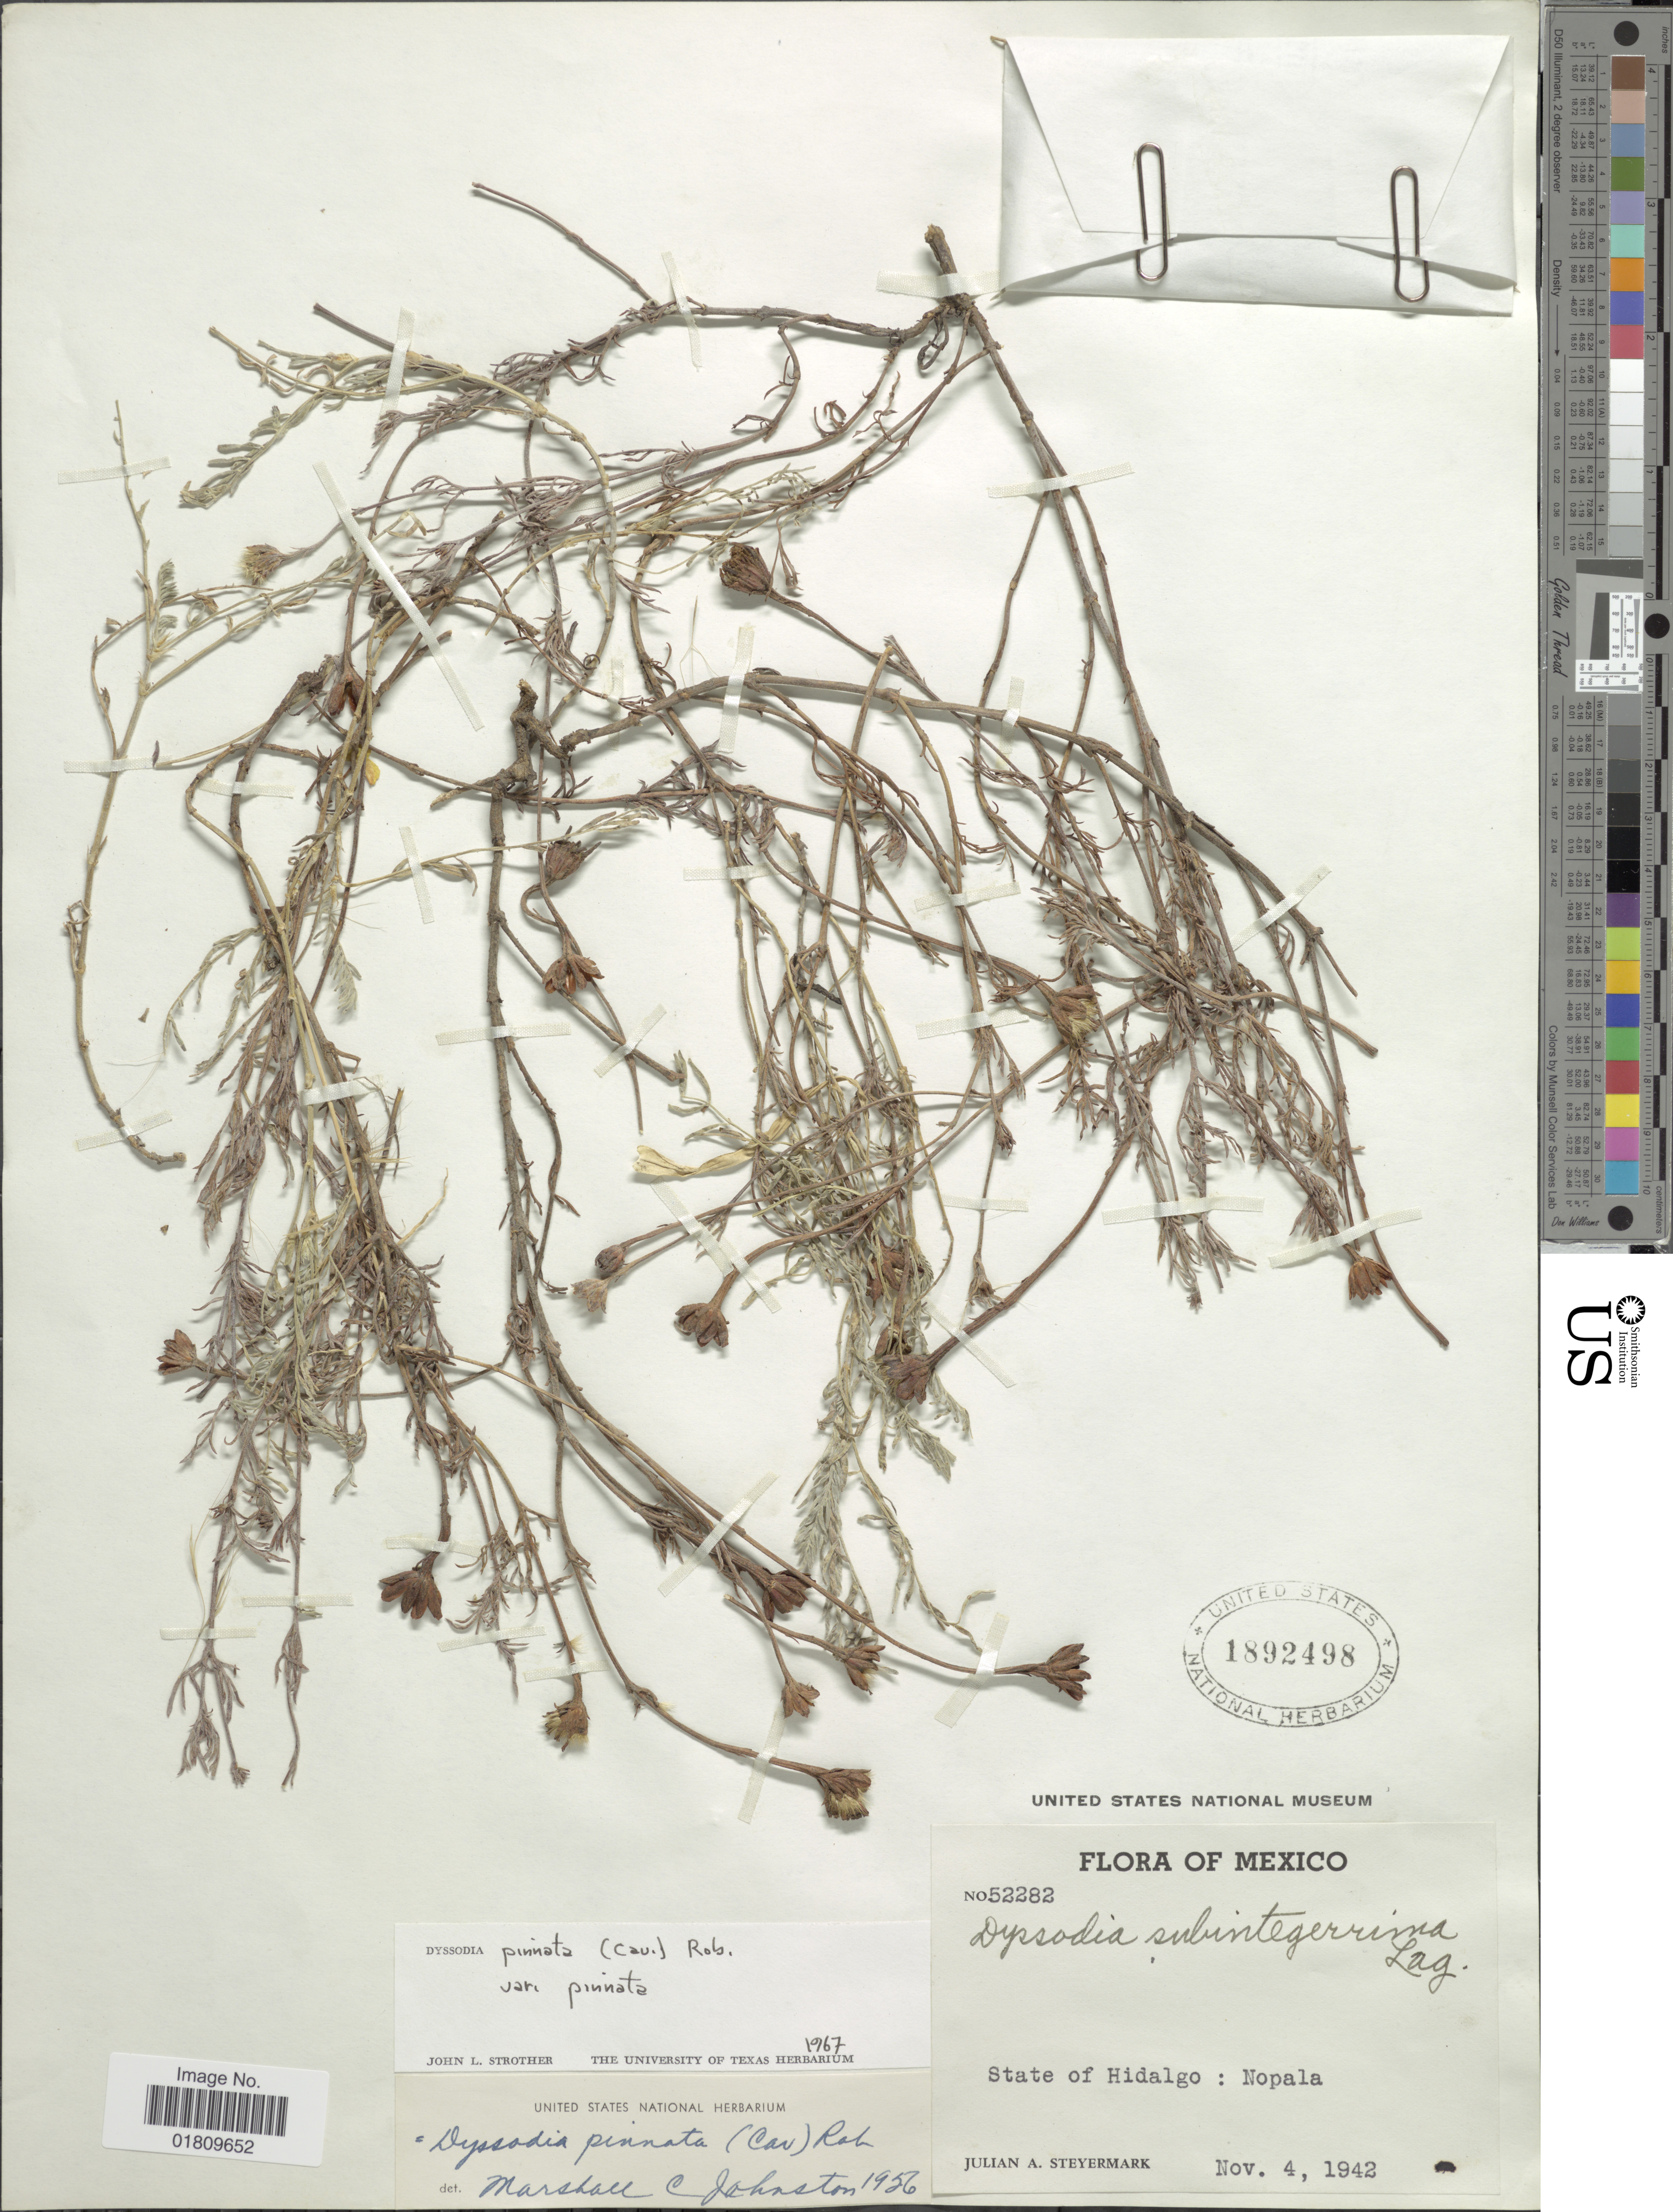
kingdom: Plantae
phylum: Tracheophyta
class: Magnoliopsida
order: Asterales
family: Asteraceae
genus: Dyssodia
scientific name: Dyssodia pinnata var. pinnata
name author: (Cav.) B.L. Rob.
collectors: J. Steyermark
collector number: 52282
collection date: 1942-11-04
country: Mexico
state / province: Hidalgo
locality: Nopala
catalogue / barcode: US 1892498